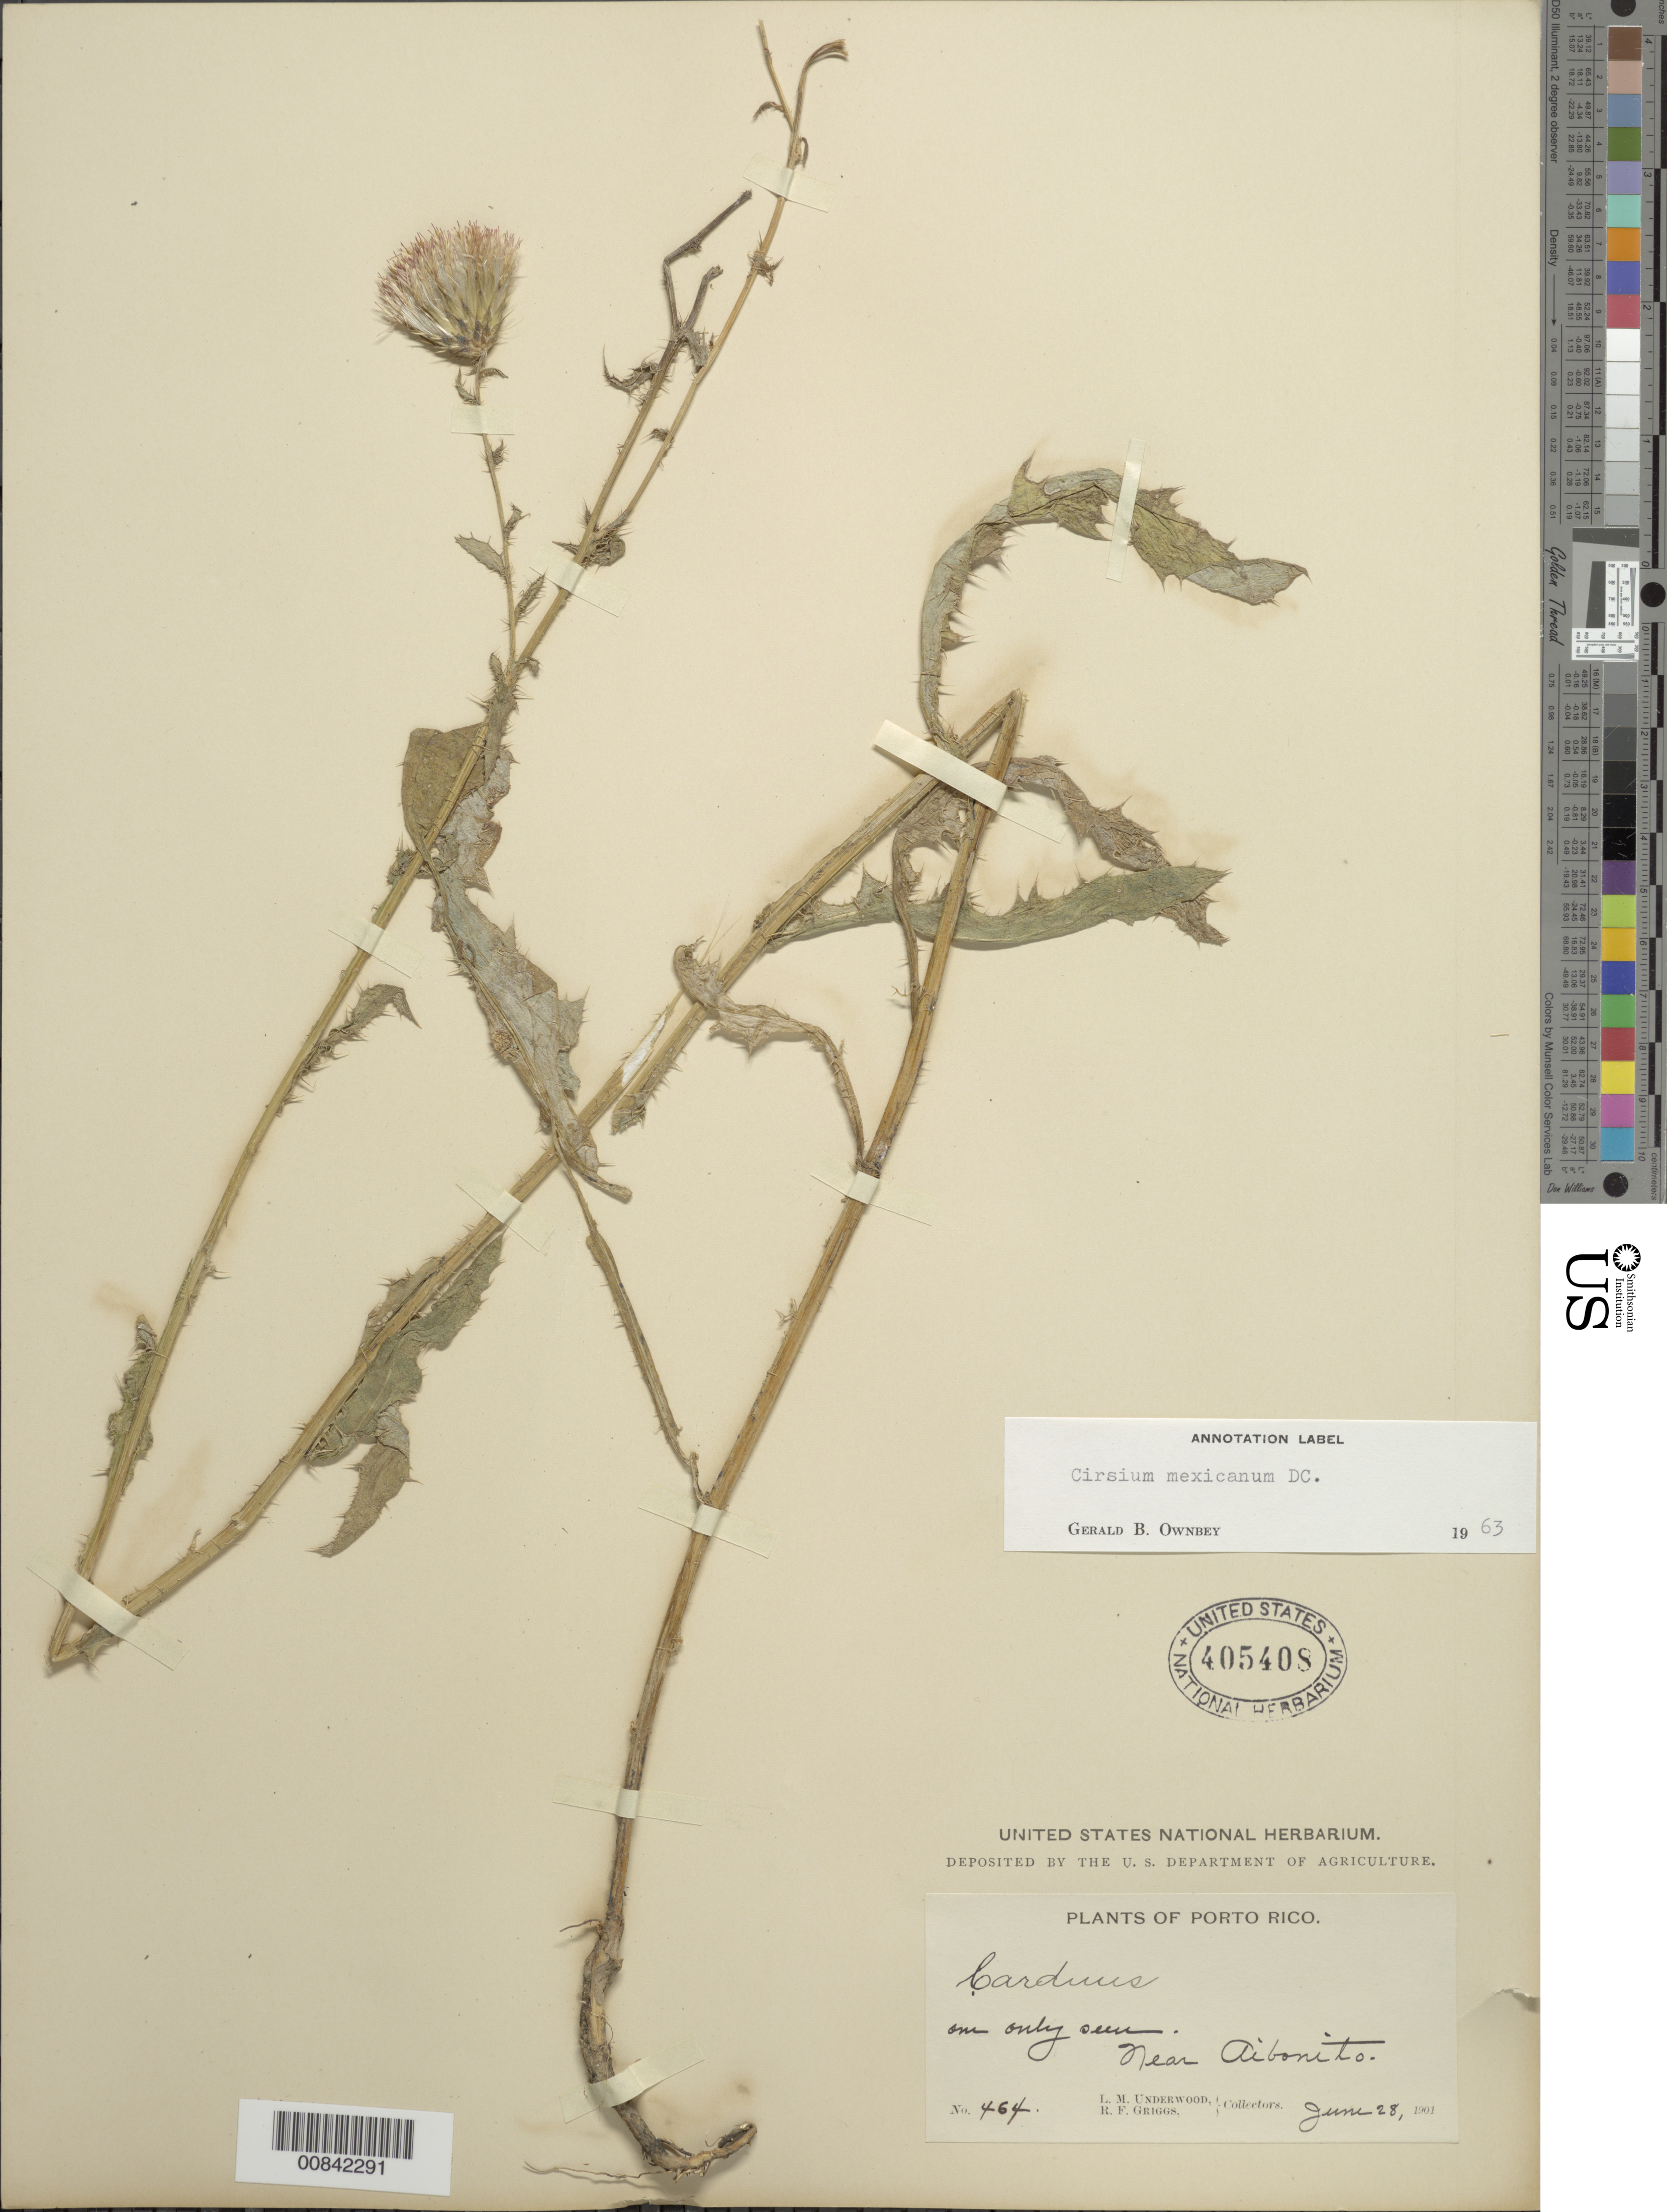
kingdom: Plantae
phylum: Tracheophyta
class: Magnoliopsida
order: Asterales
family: Asteraceae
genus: Cirsium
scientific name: Cirsium mexicanum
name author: DC.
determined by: Ownbey, G. B.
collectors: L. M. Underwood & R. F. Griggs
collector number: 464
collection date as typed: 28 Jun 1901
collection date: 1901-06-28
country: Puerto Rico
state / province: Abonito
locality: near Aibonito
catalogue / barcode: US 405408